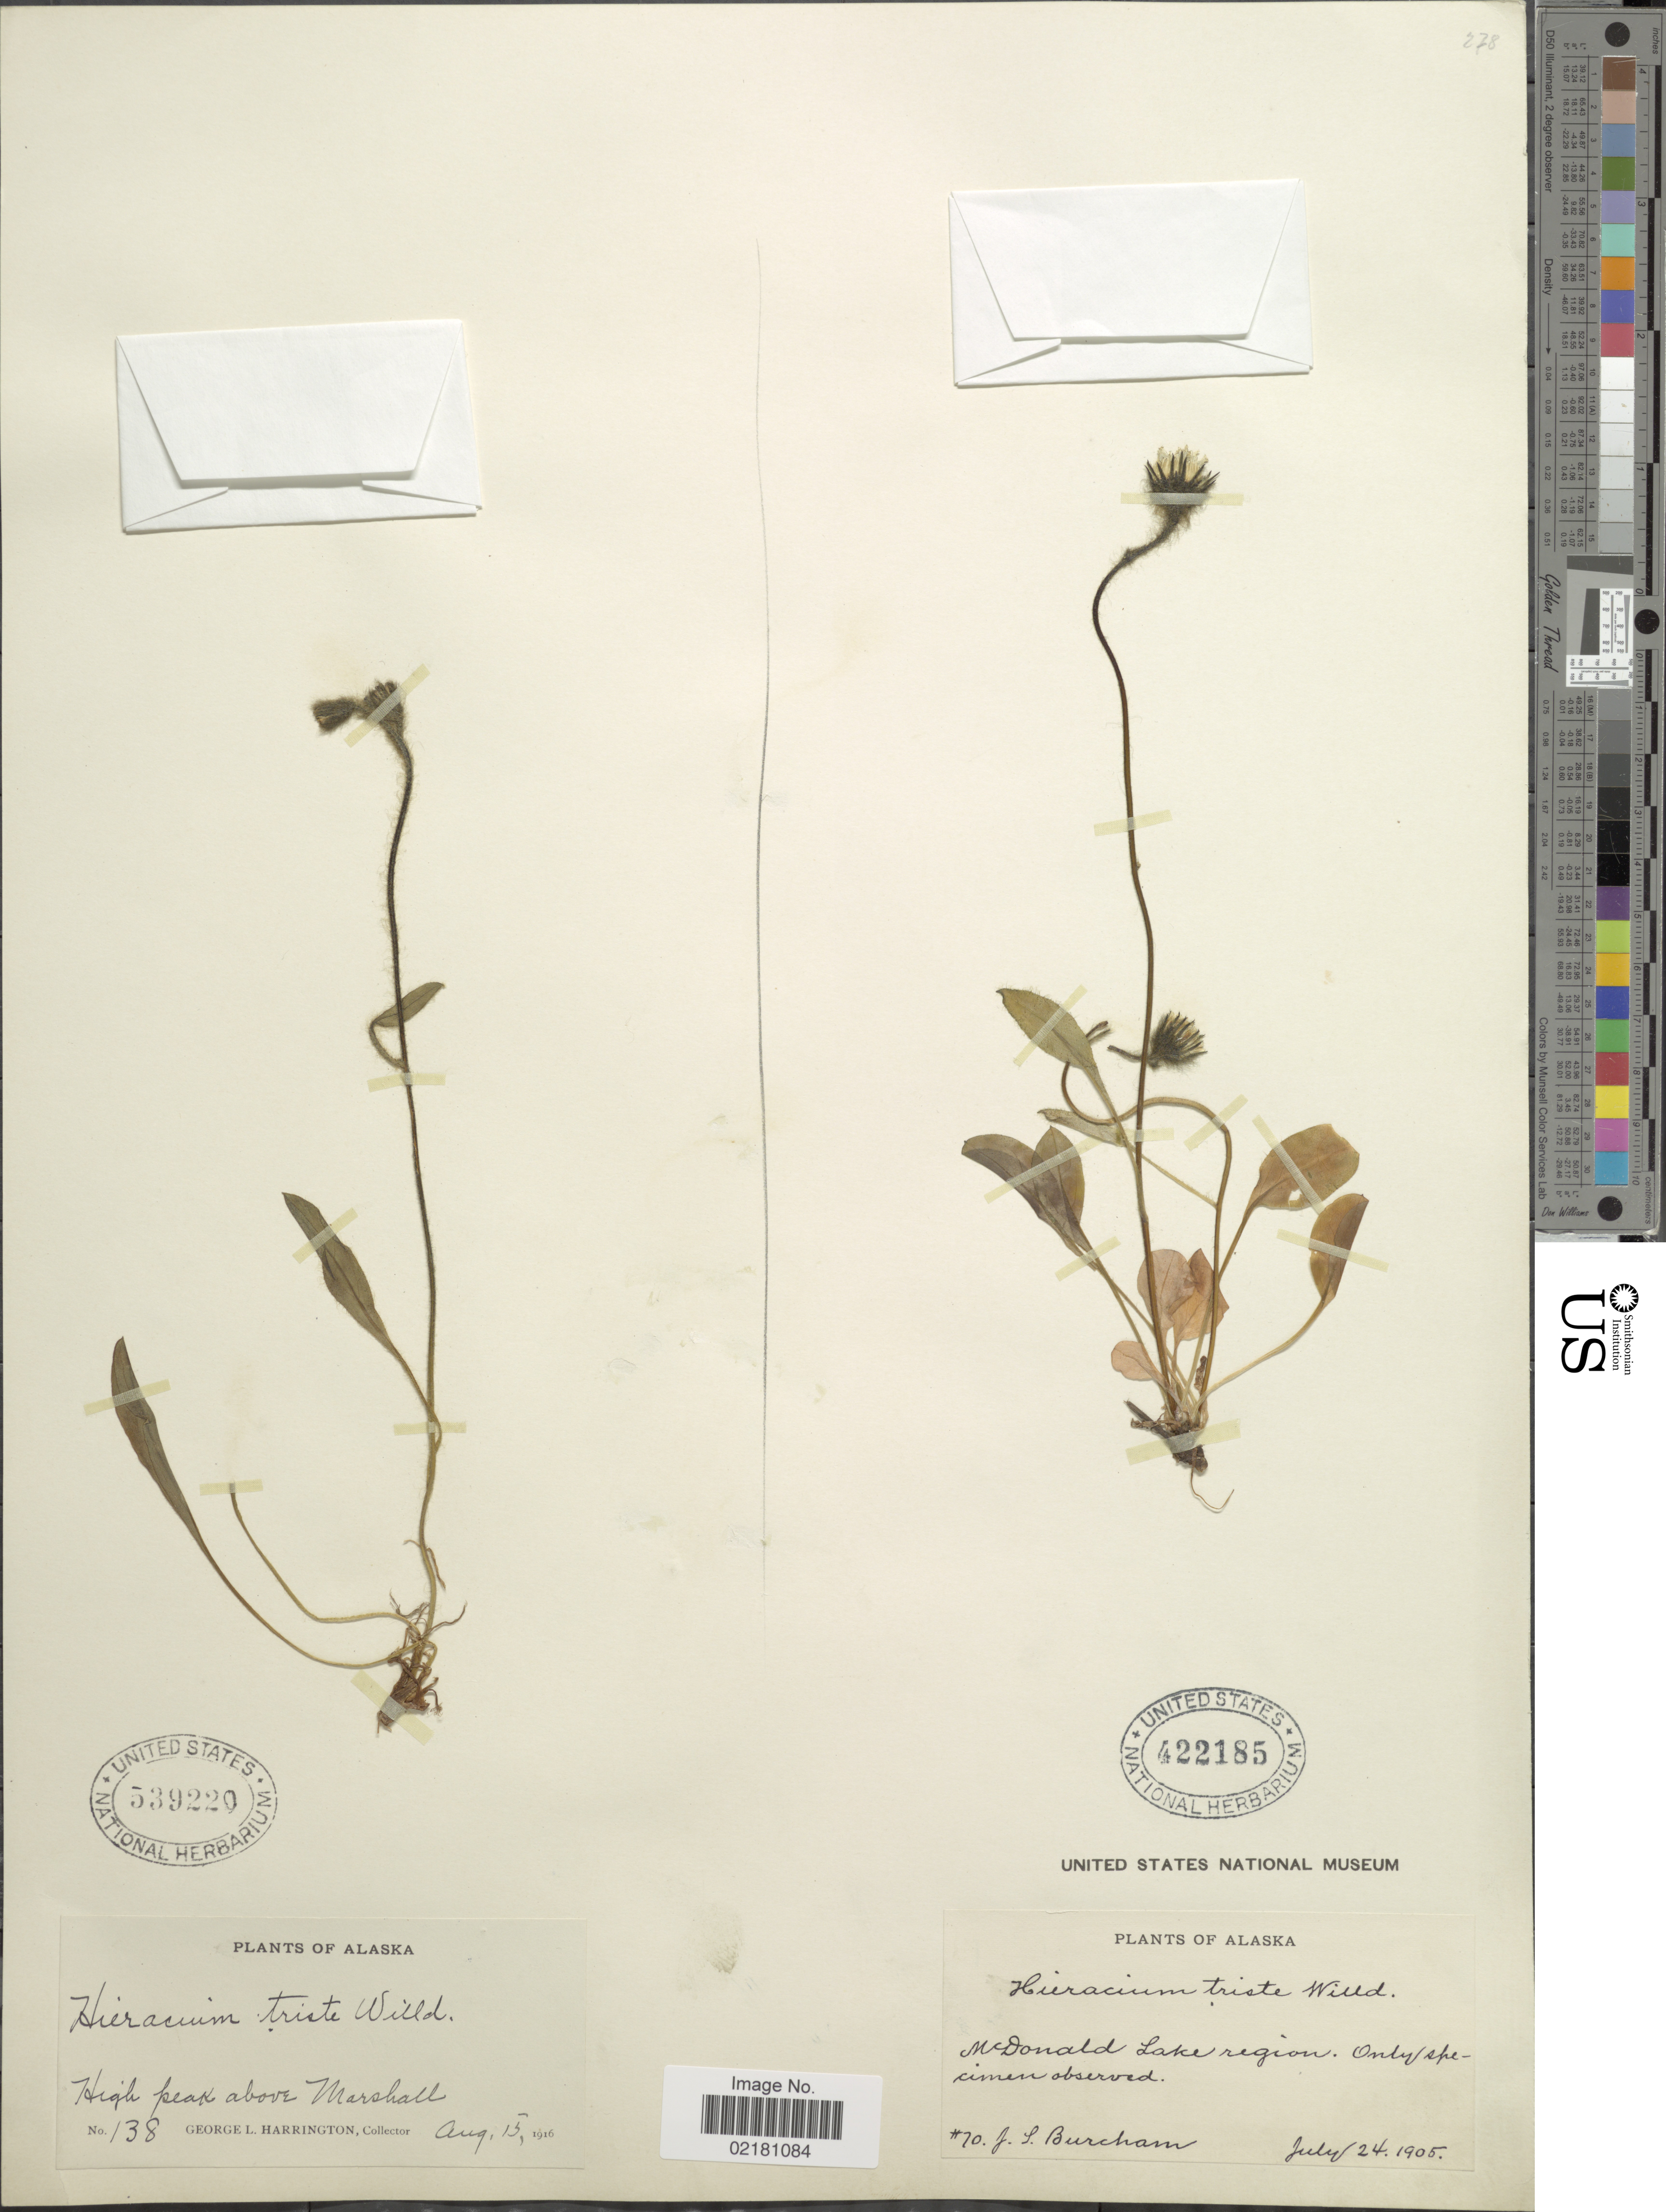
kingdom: Plantae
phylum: Tracheophyta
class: Magnoliopsida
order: Asterales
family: Asteraceae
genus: Hieracium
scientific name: Hieracium triste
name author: Willd. ex Spreng.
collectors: G. Harrington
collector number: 138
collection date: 1916-08-15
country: United States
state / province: Alaska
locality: High peak above Marshall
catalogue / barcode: US 539220-2